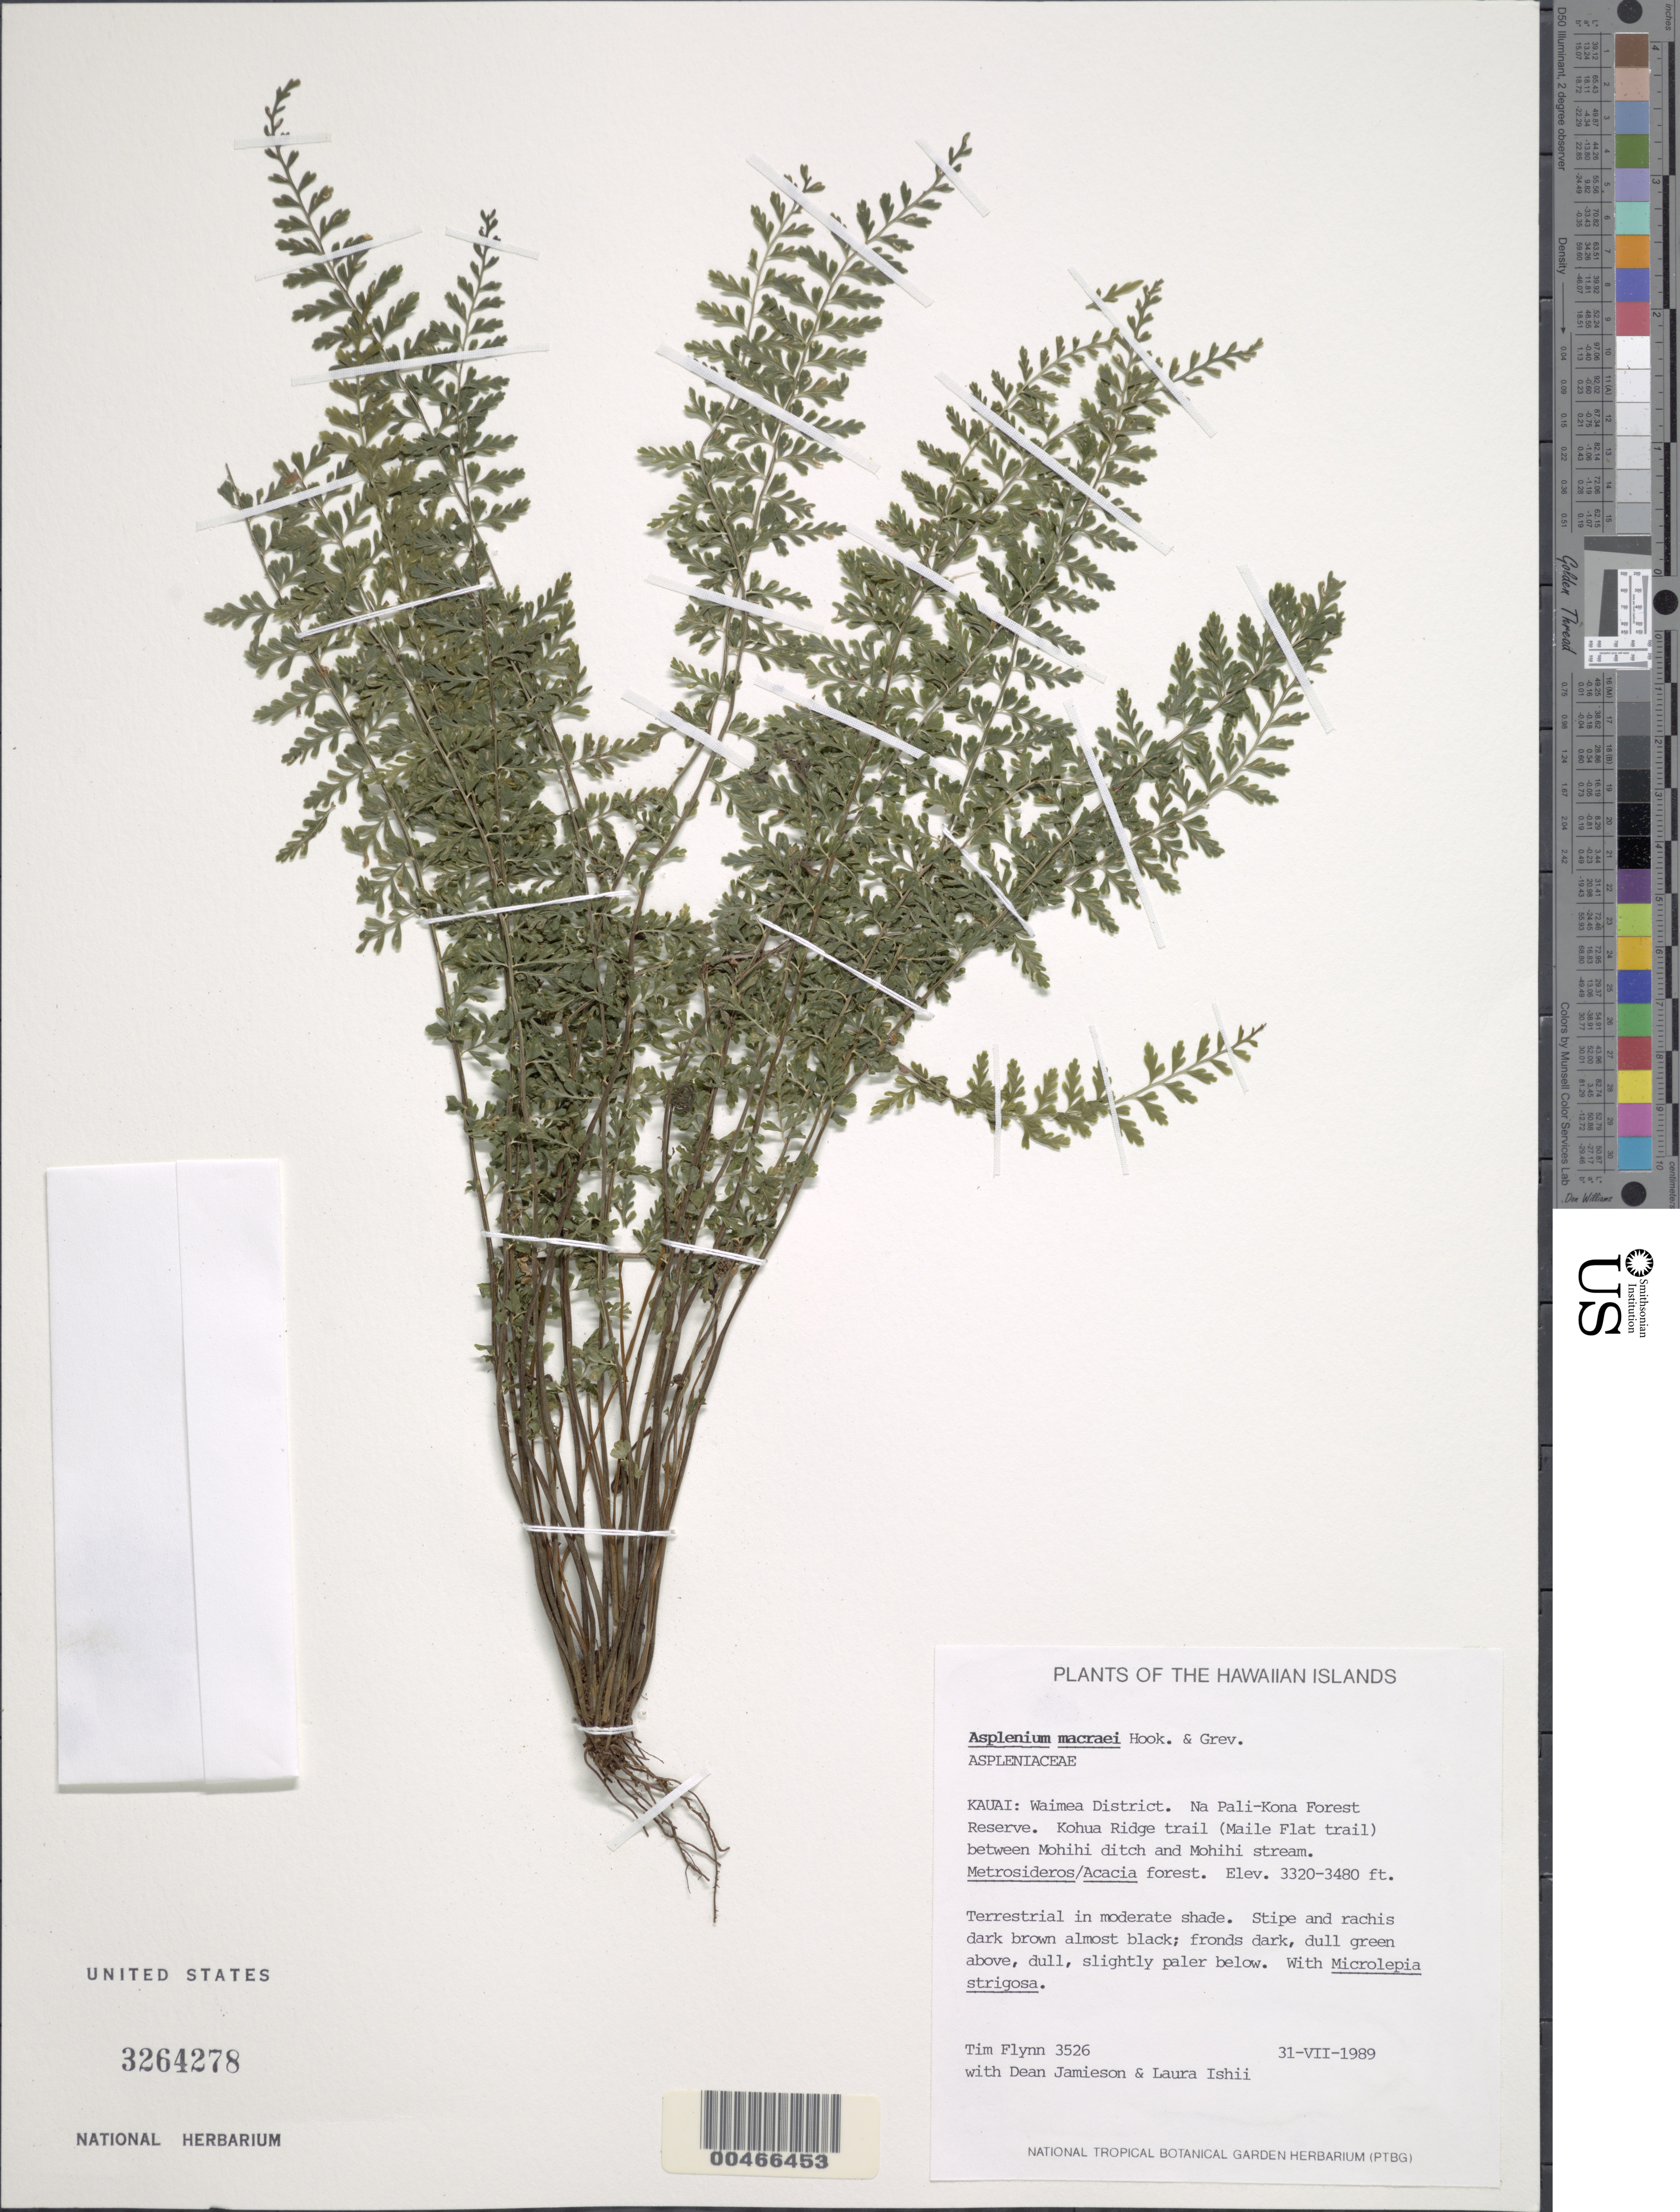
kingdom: Plantae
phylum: Tracheophyta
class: Polypodiopsida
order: Polypodiales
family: Aspleniaceae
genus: Asplenium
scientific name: Asplenium macraei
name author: Hook. & Grev.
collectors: T. W. Flynn, D. Jamieson & L. Ishii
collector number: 3526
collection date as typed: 31 Jul 1989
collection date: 1989-07-31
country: United States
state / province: Hawaii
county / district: Kauai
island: Kaua'i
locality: Waimea District. Na Pali-Kona Forest Reserve. Kohua Ridge trail (Maile Flat trail) between Mohihi ditch and Mohihi stream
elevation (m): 1012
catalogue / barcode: US 3264278